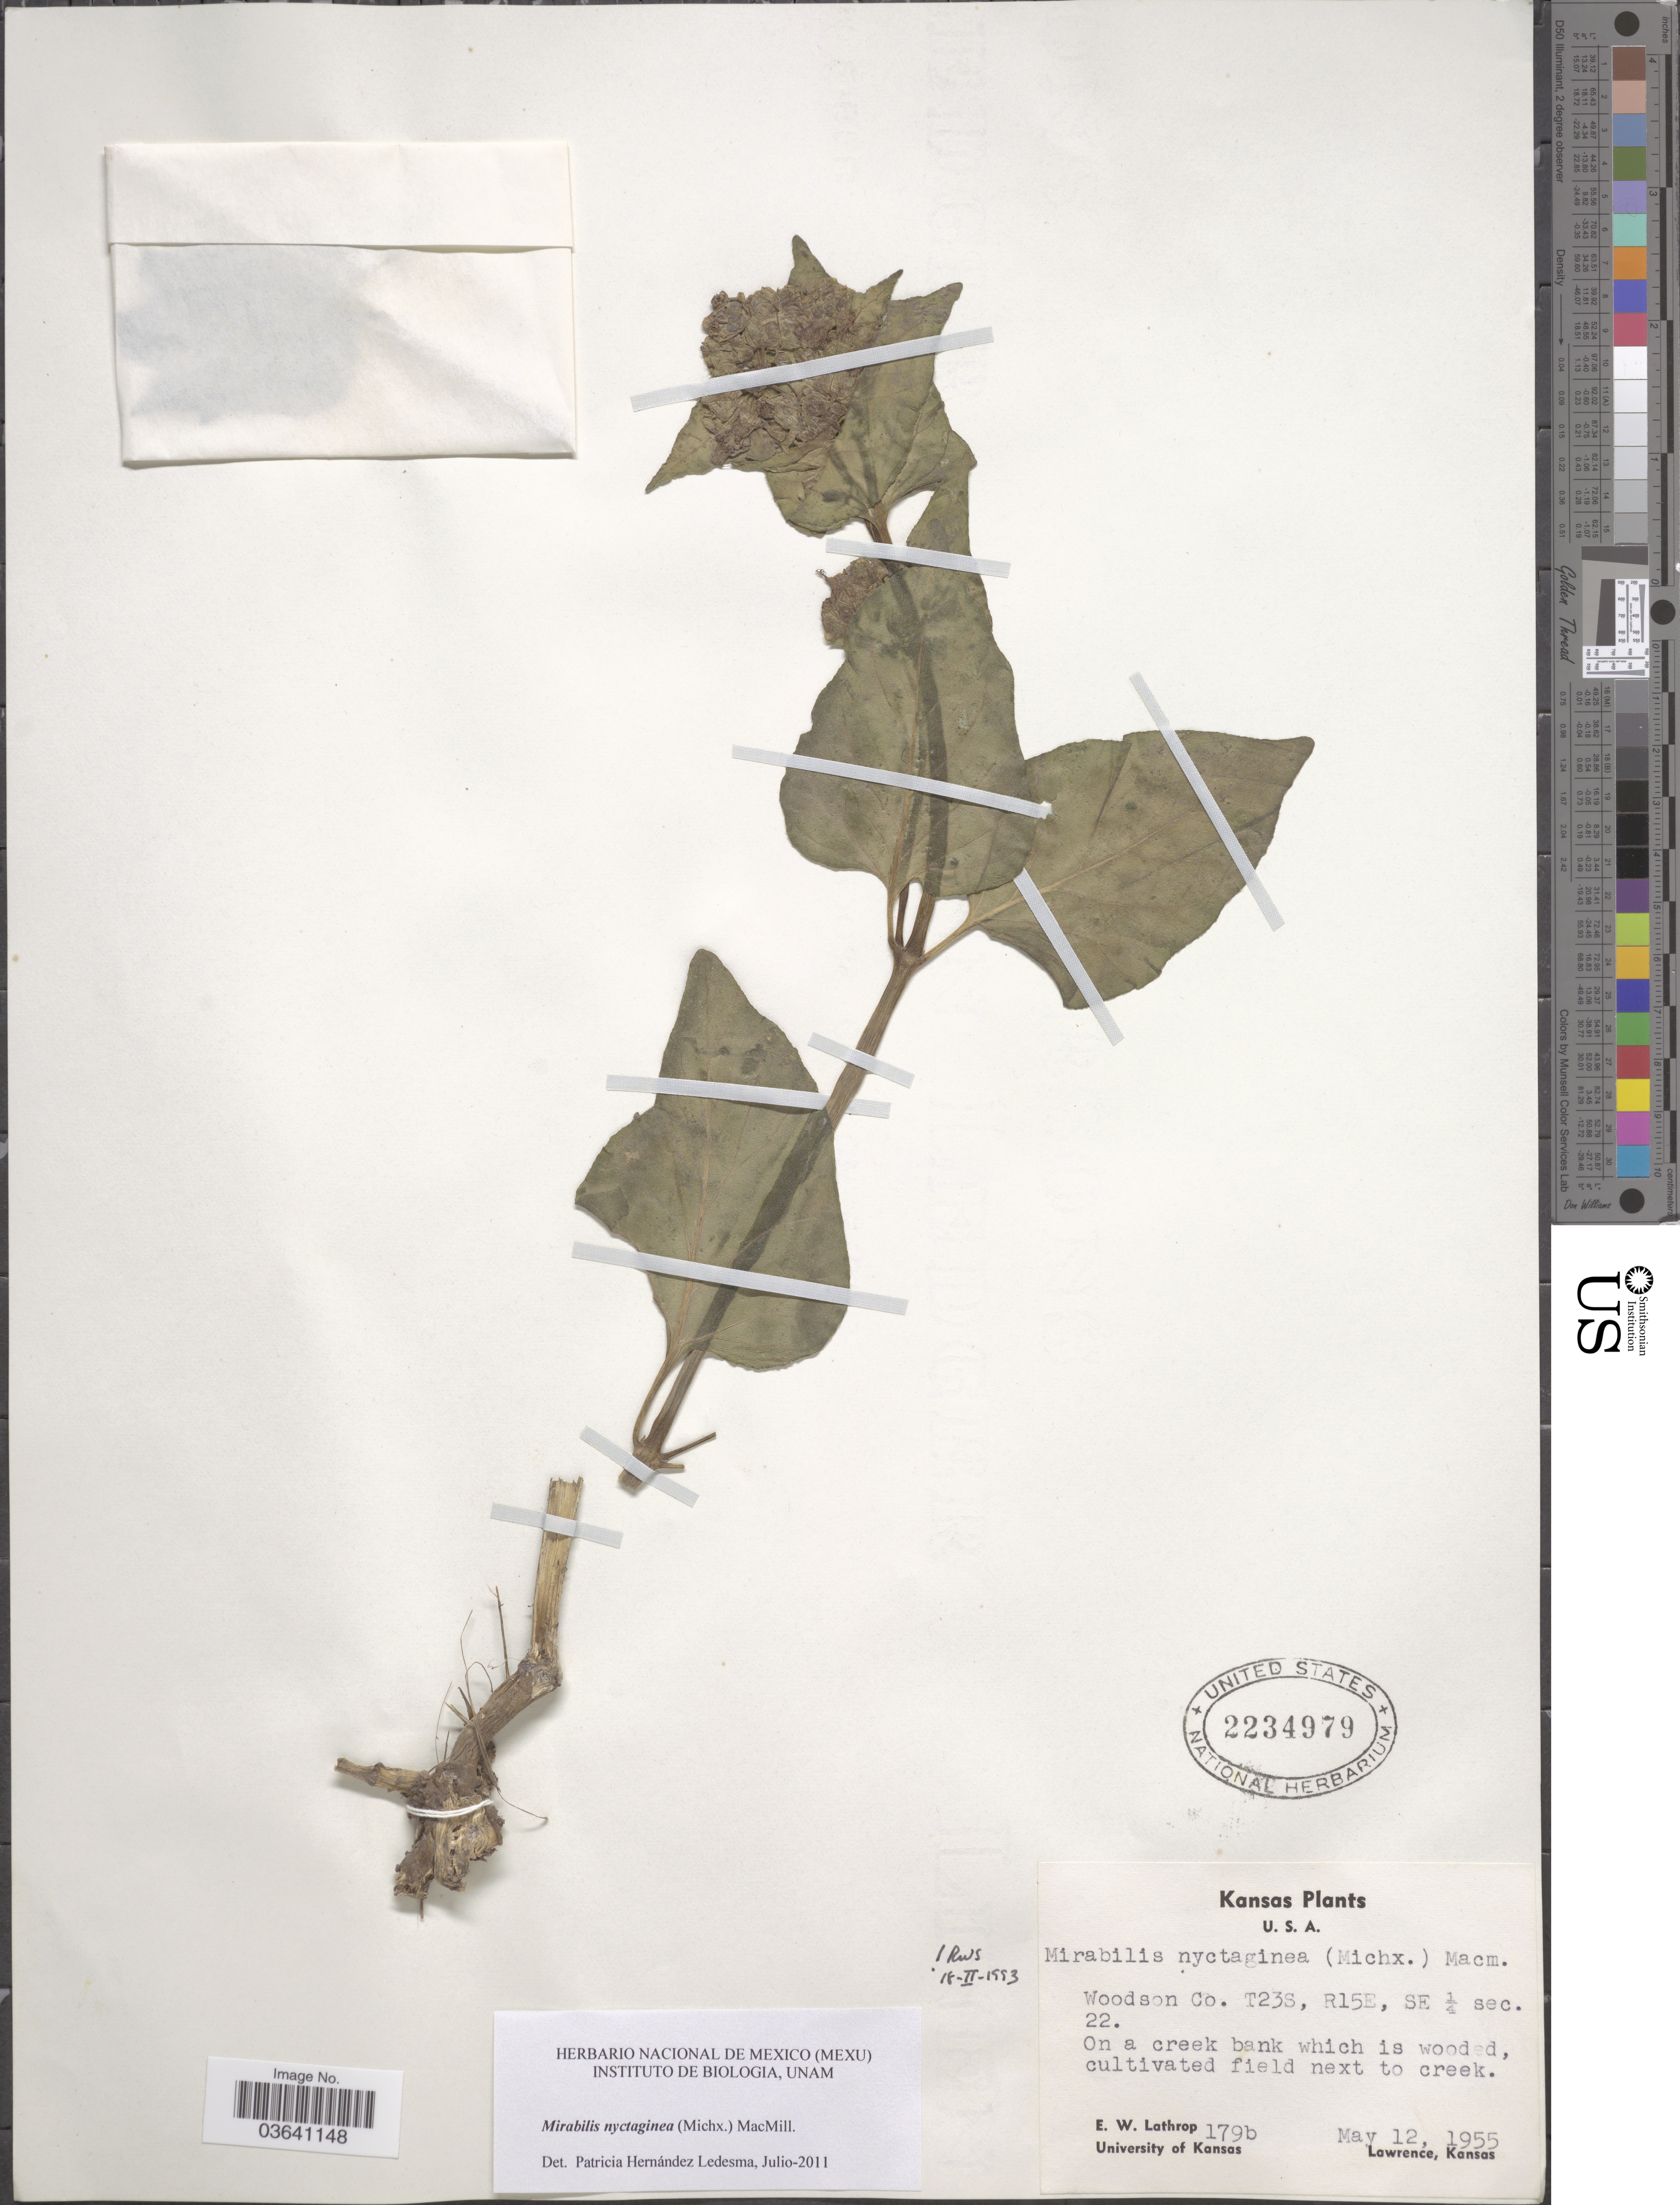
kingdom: Plantae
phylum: Tracheophyta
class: Magnoliopsida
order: Caryophyllales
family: Nyctaginaceae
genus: Mirabilis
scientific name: Mirabilis nyctaginea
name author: (Michx.) MacMill.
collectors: E. W. Lathrop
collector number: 179b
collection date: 1955-05-12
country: United States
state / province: Kansas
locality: Woodson Co. T23S, R15E, SE ¼ sec. 22.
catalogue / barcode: US 2234979